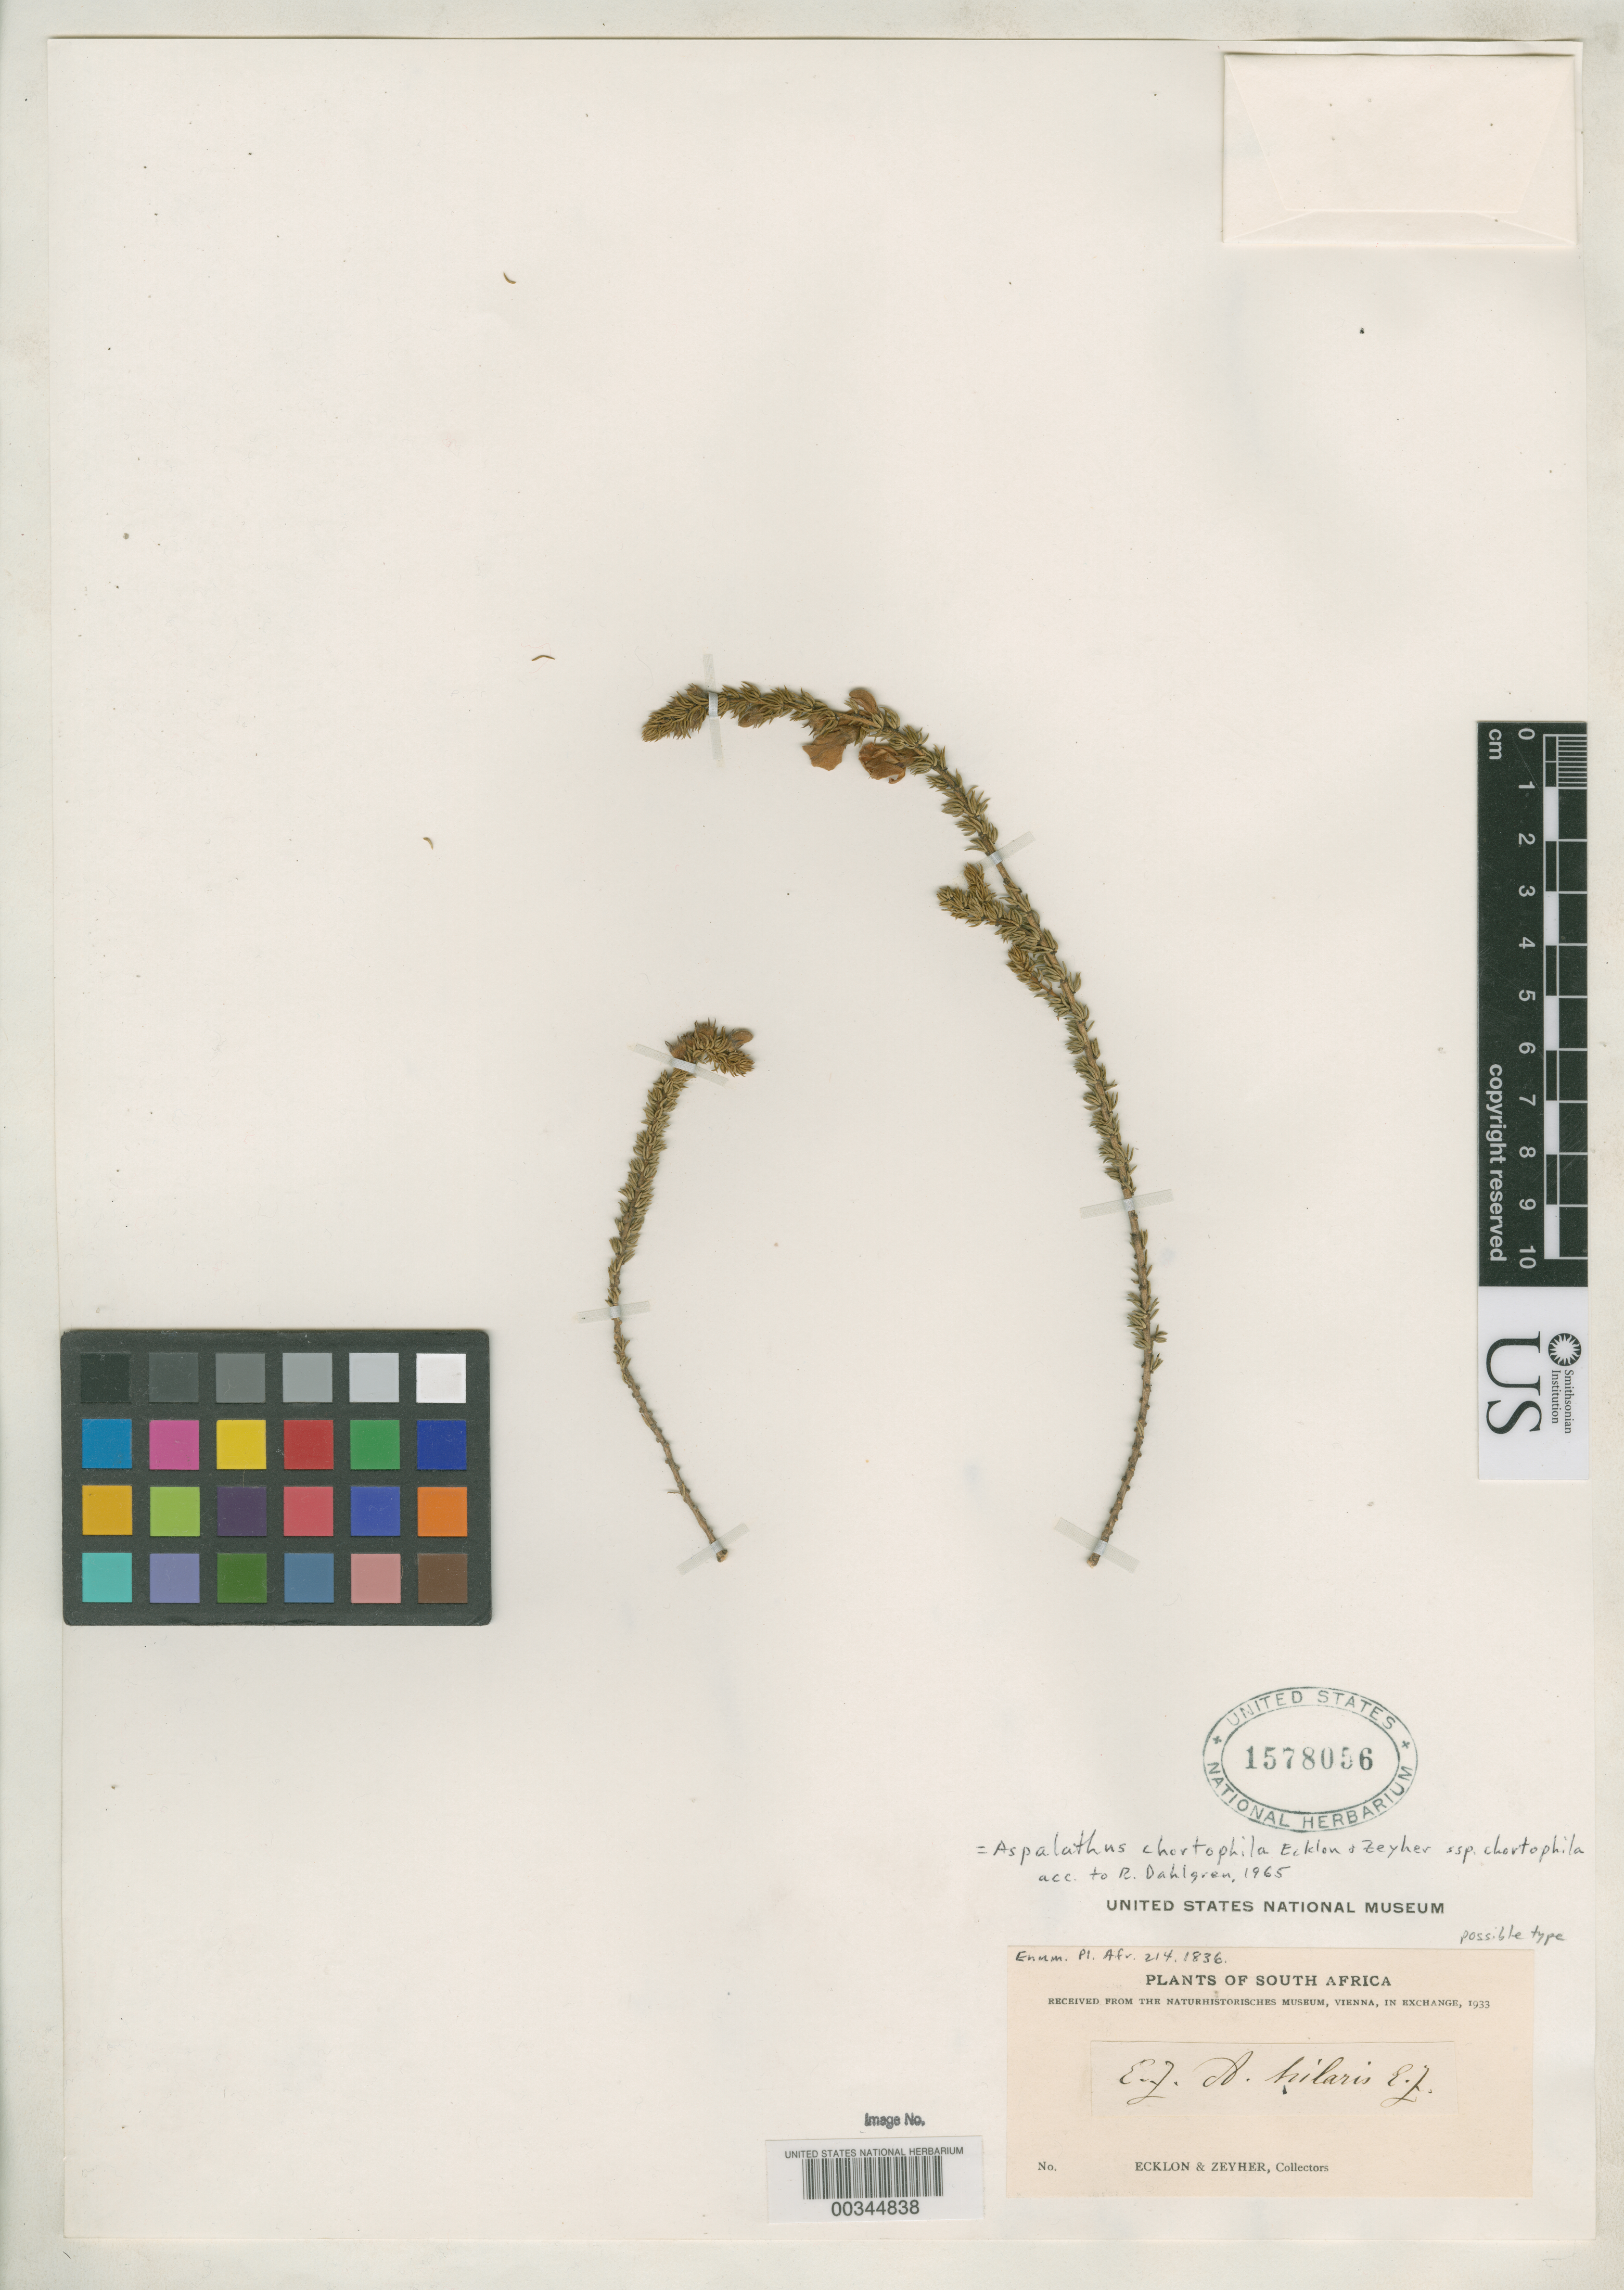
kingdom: Plantae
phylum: Tracheophyta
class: Magnoliopsida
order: Fabales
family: Fabaceae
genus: Aspalathus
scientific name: Aspalathus hilaris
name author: Eckl. & Zeyh.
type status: Type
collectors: C. F. Ecklon & C. Zeyher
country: South Africa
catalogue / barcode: US 1578056